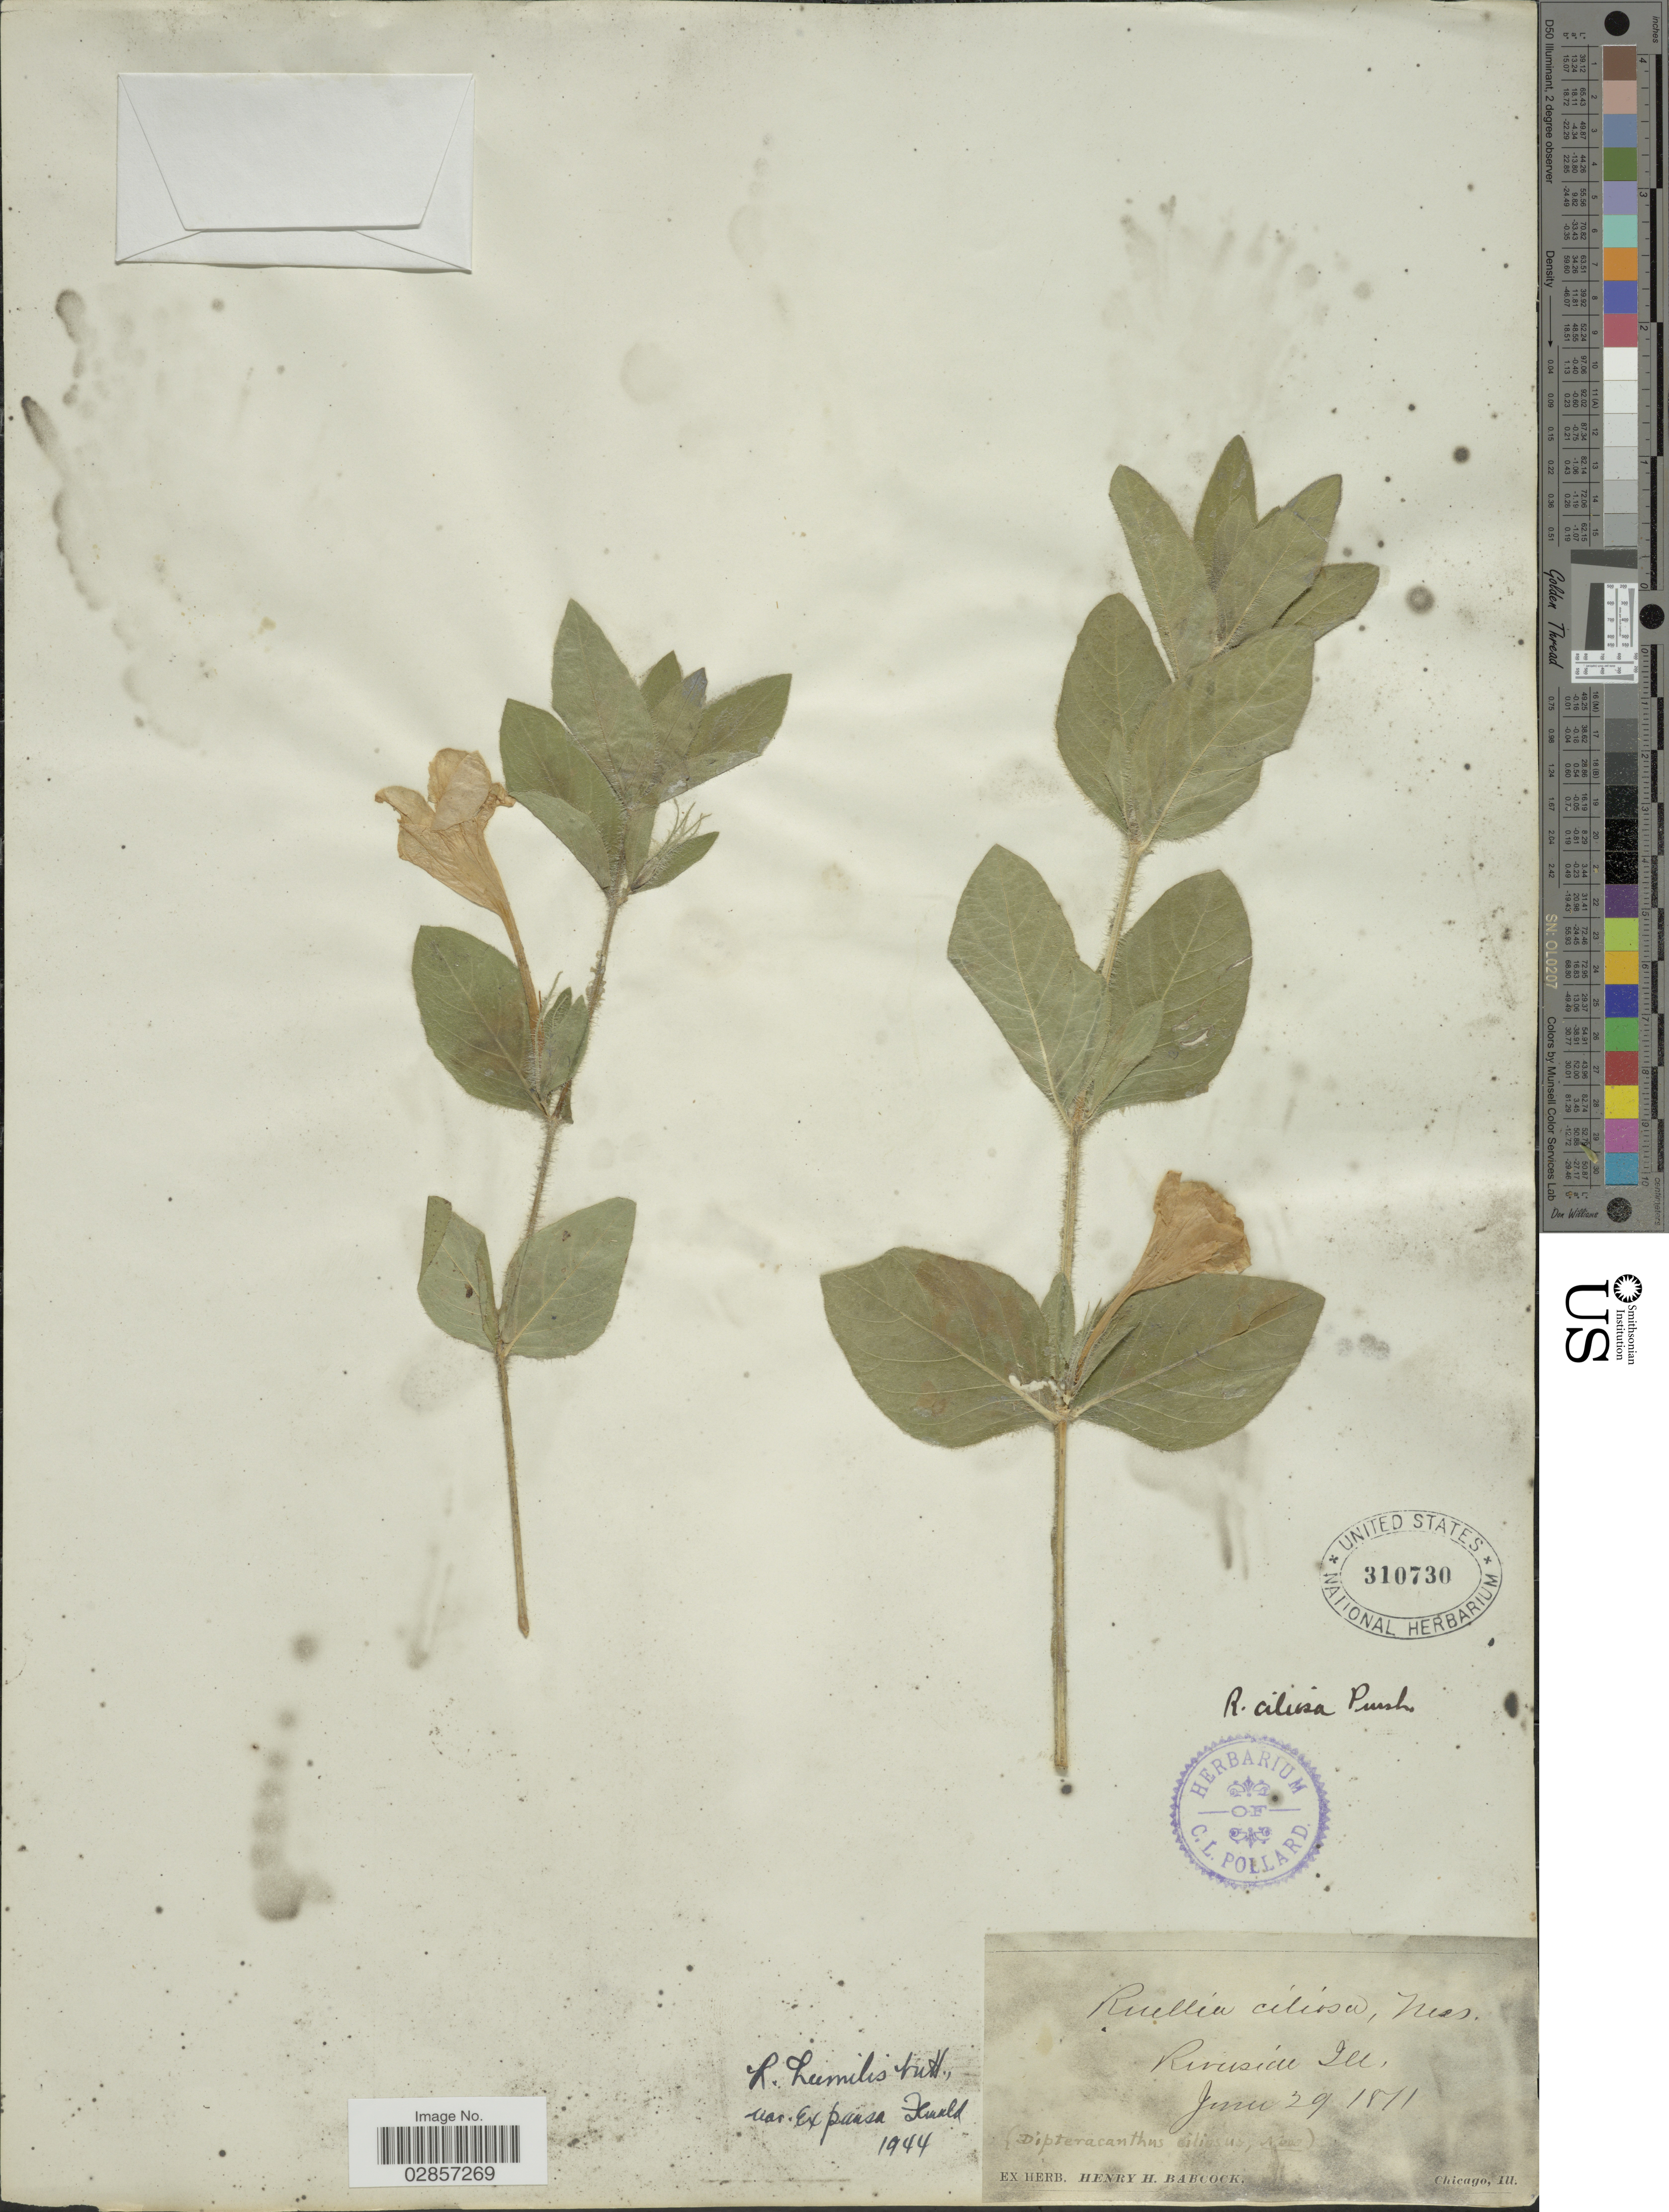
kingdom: Plantae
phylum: Tracheophyta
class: Magnoliopsida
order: Lamiales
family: Acanthaceae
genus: Ruellia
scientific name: Ruellia humilis var. expansa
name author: Fernald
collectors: ex herb. Henry Homes Babcock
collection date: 1811-06-29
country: United States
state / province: Illinois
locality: Riverside Ill.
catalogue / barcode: US 310730